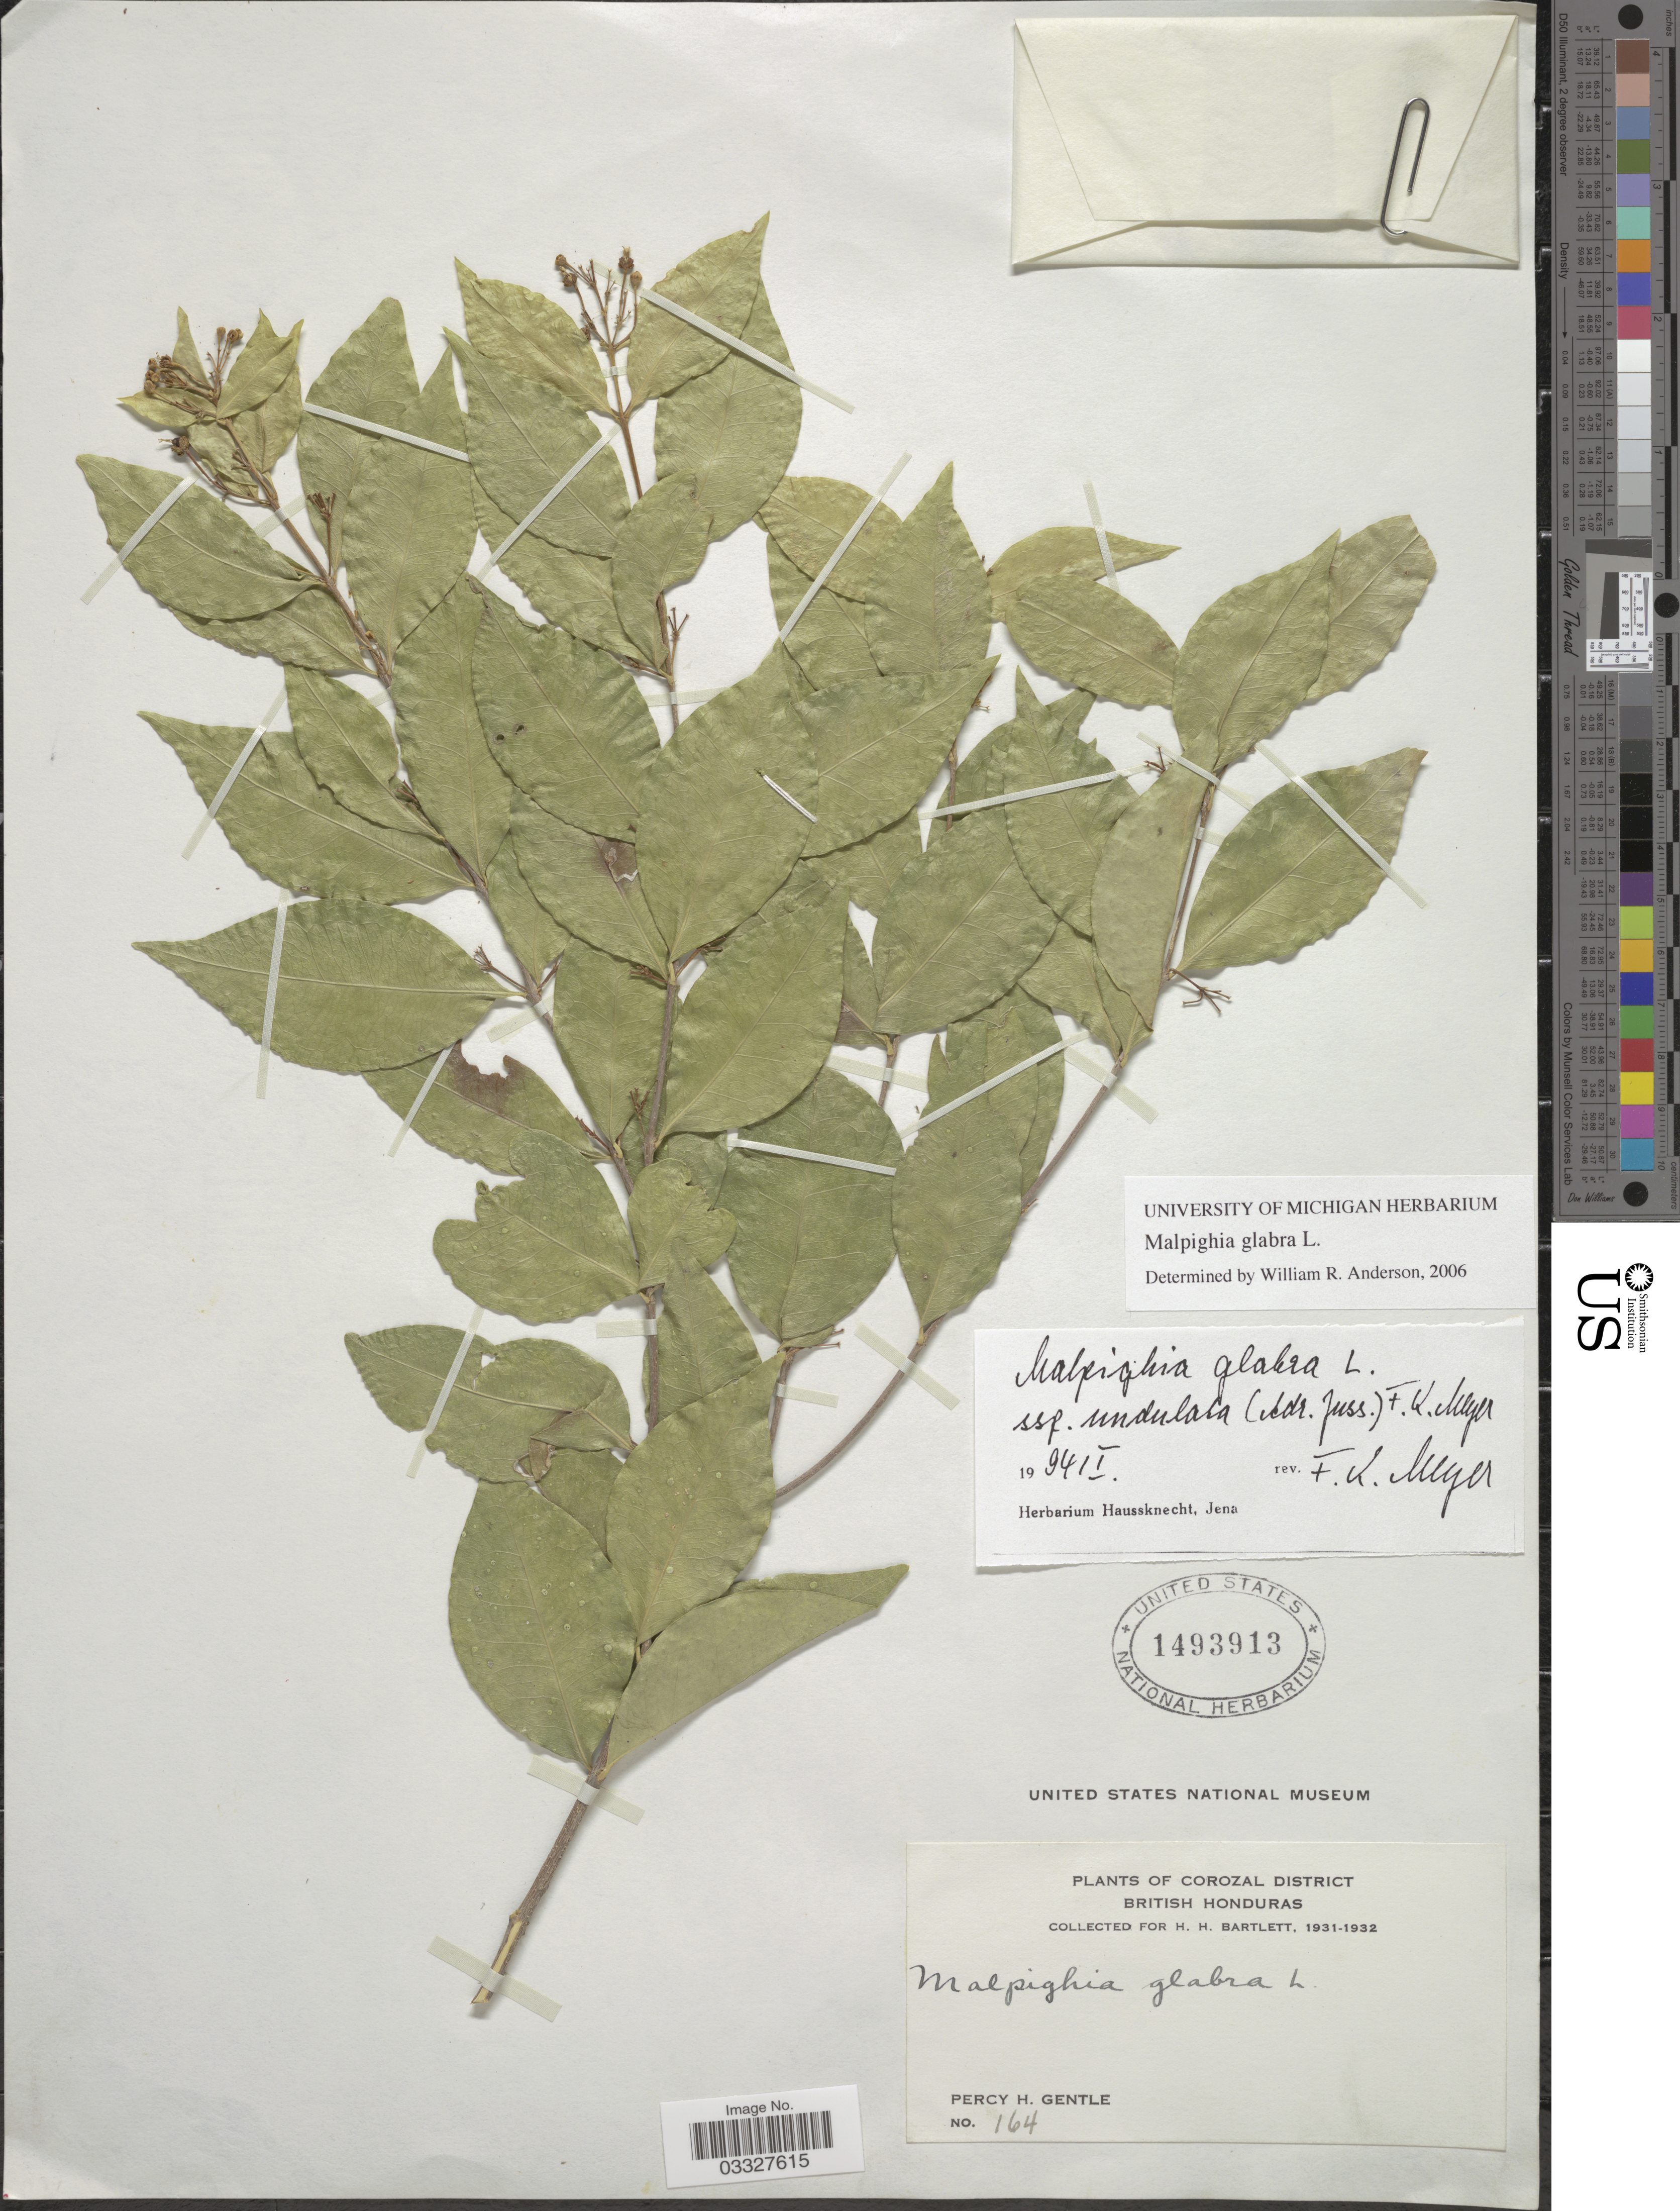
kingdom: Plantae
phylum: Tracheophyta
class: Magnoliopsida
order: Malpighiales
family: Malpighiaceae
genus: Malpighia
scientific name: Malpighia glabra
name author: L.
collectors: P. H. Gentle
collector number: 164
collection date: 1931/1932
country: Belize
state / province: Corozal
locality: Corozal District, British Honduras.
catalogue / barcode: US 1493913